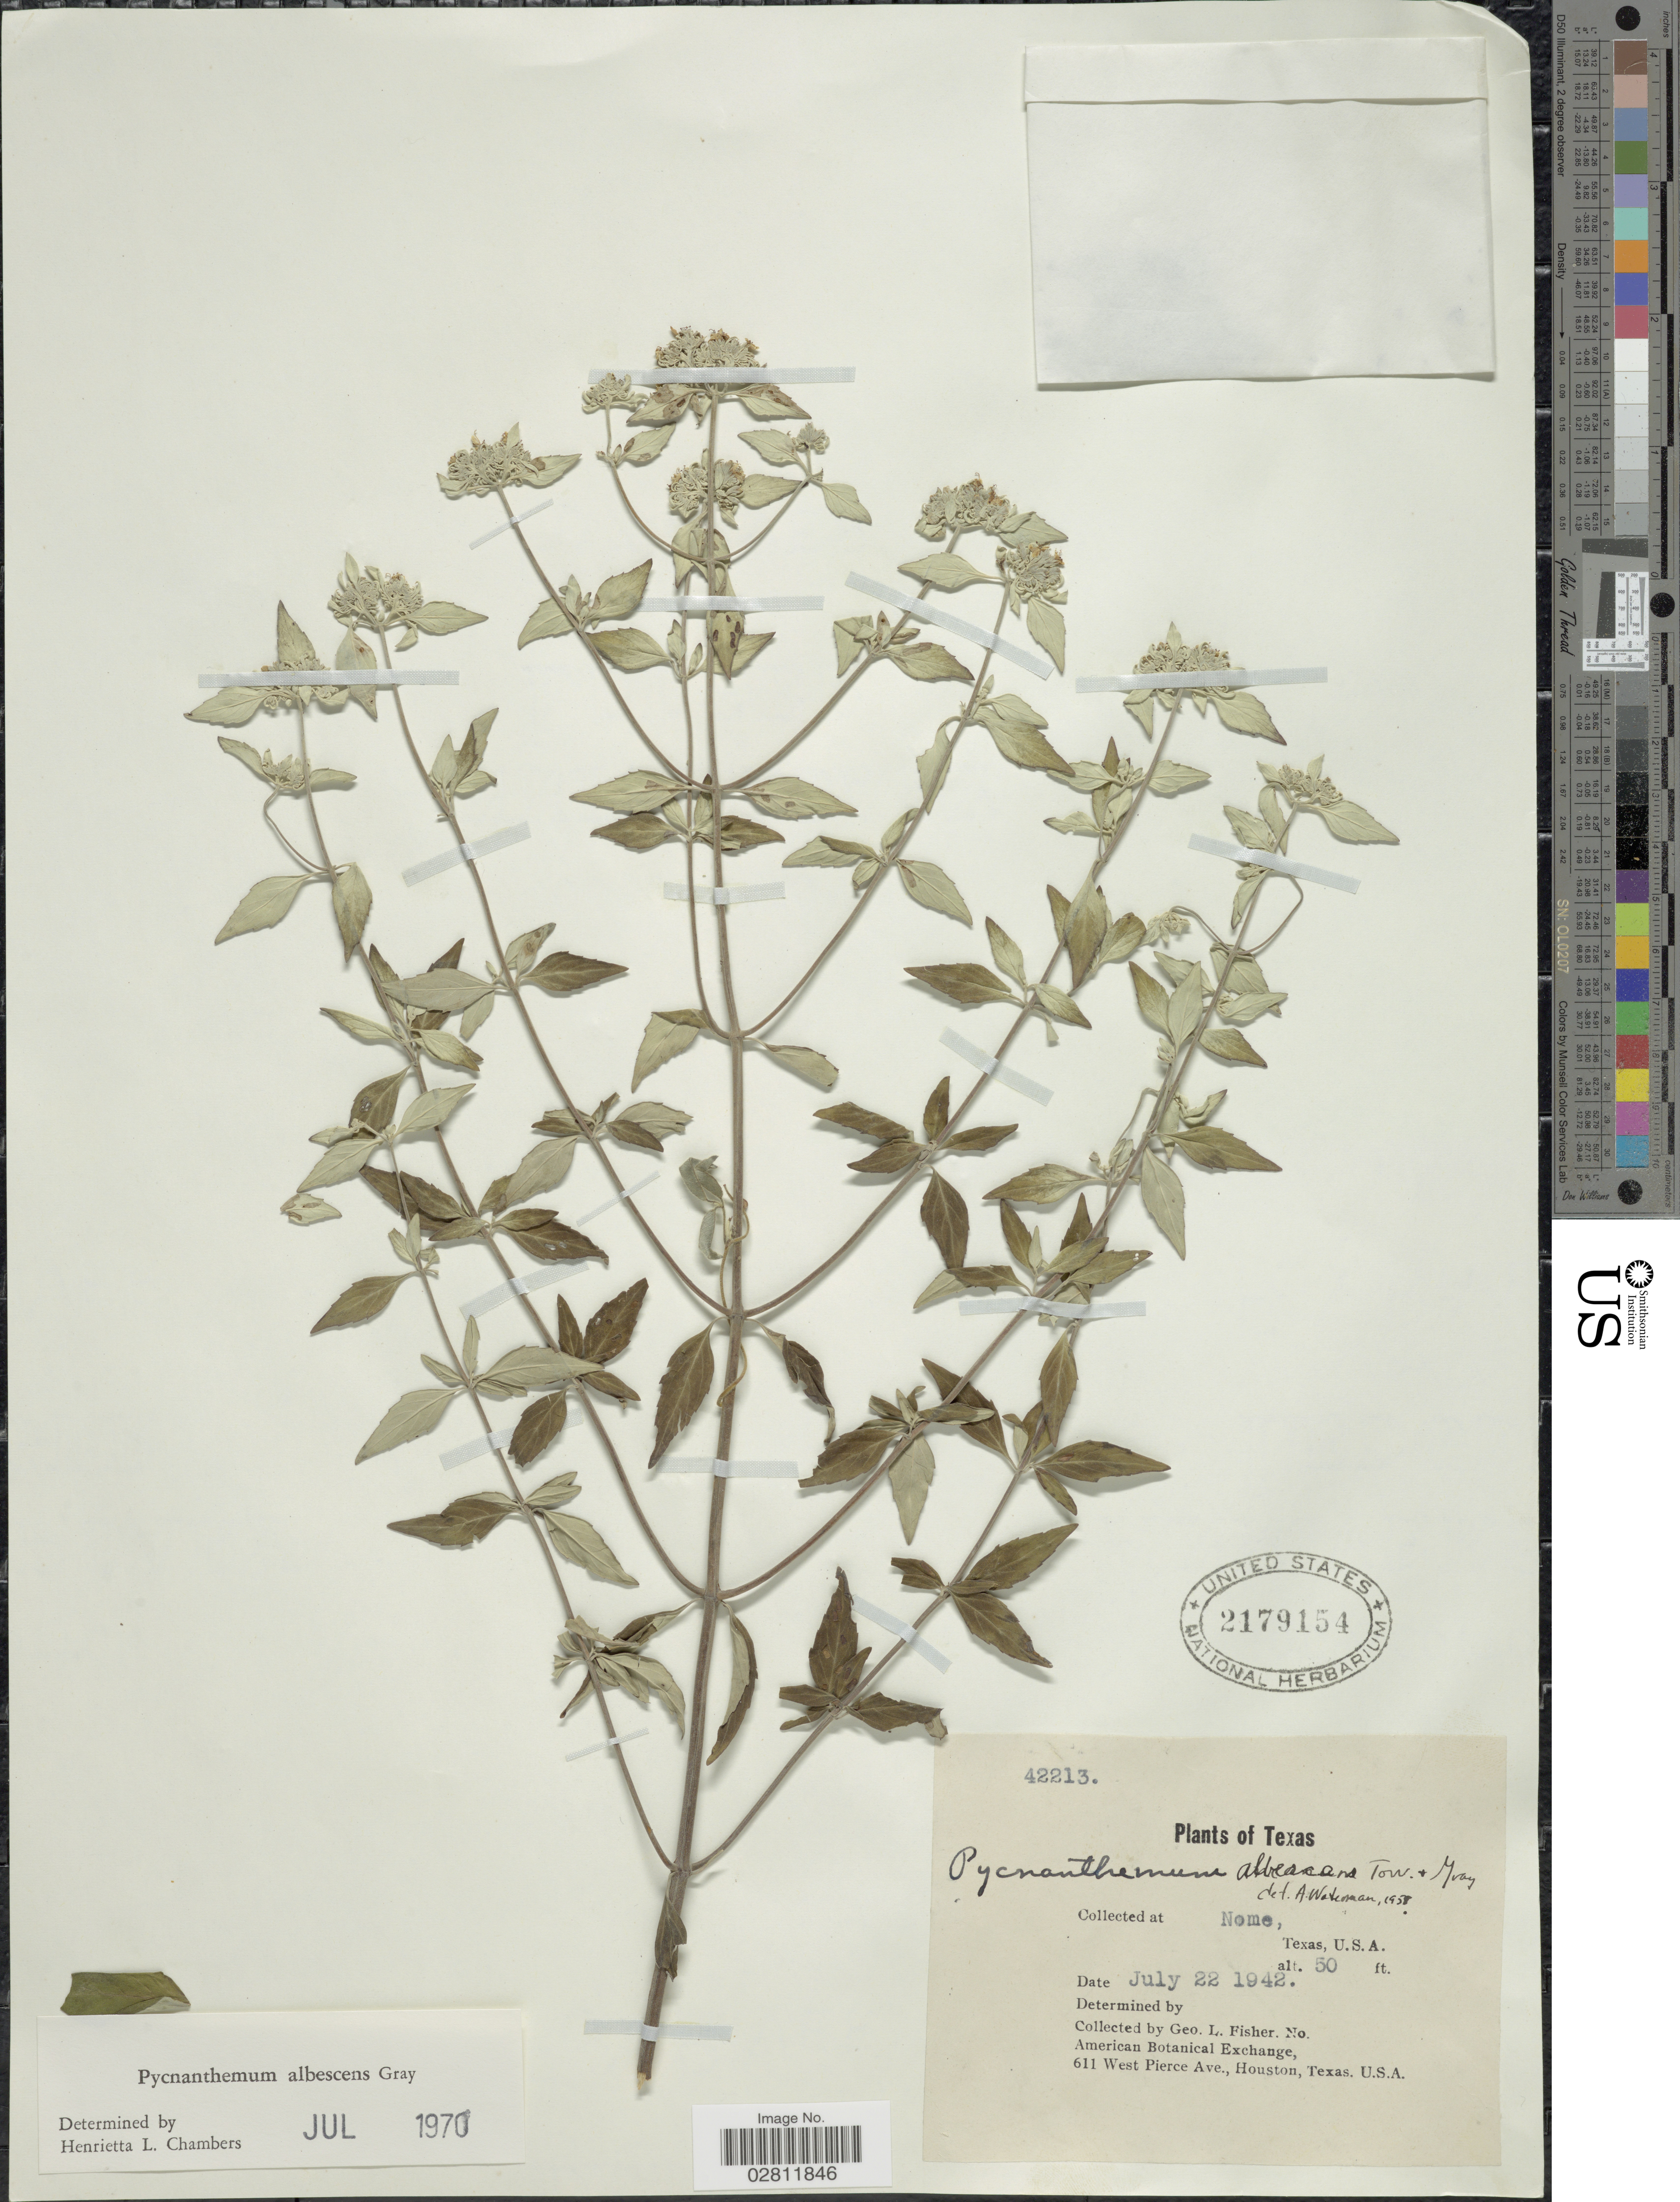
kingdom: Plantae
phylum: Tracheophyta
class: Magnoliopsida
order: Lamiales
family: Lamiaceae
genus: Pycnanthemum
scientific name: Pycnanthemum albescens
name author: Torr. & A. Gray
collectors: G. L. Fisher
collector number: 42213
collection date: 1942-07-22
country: United States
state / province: Texas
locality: Nome.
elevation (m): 15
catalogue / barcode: US 2179154